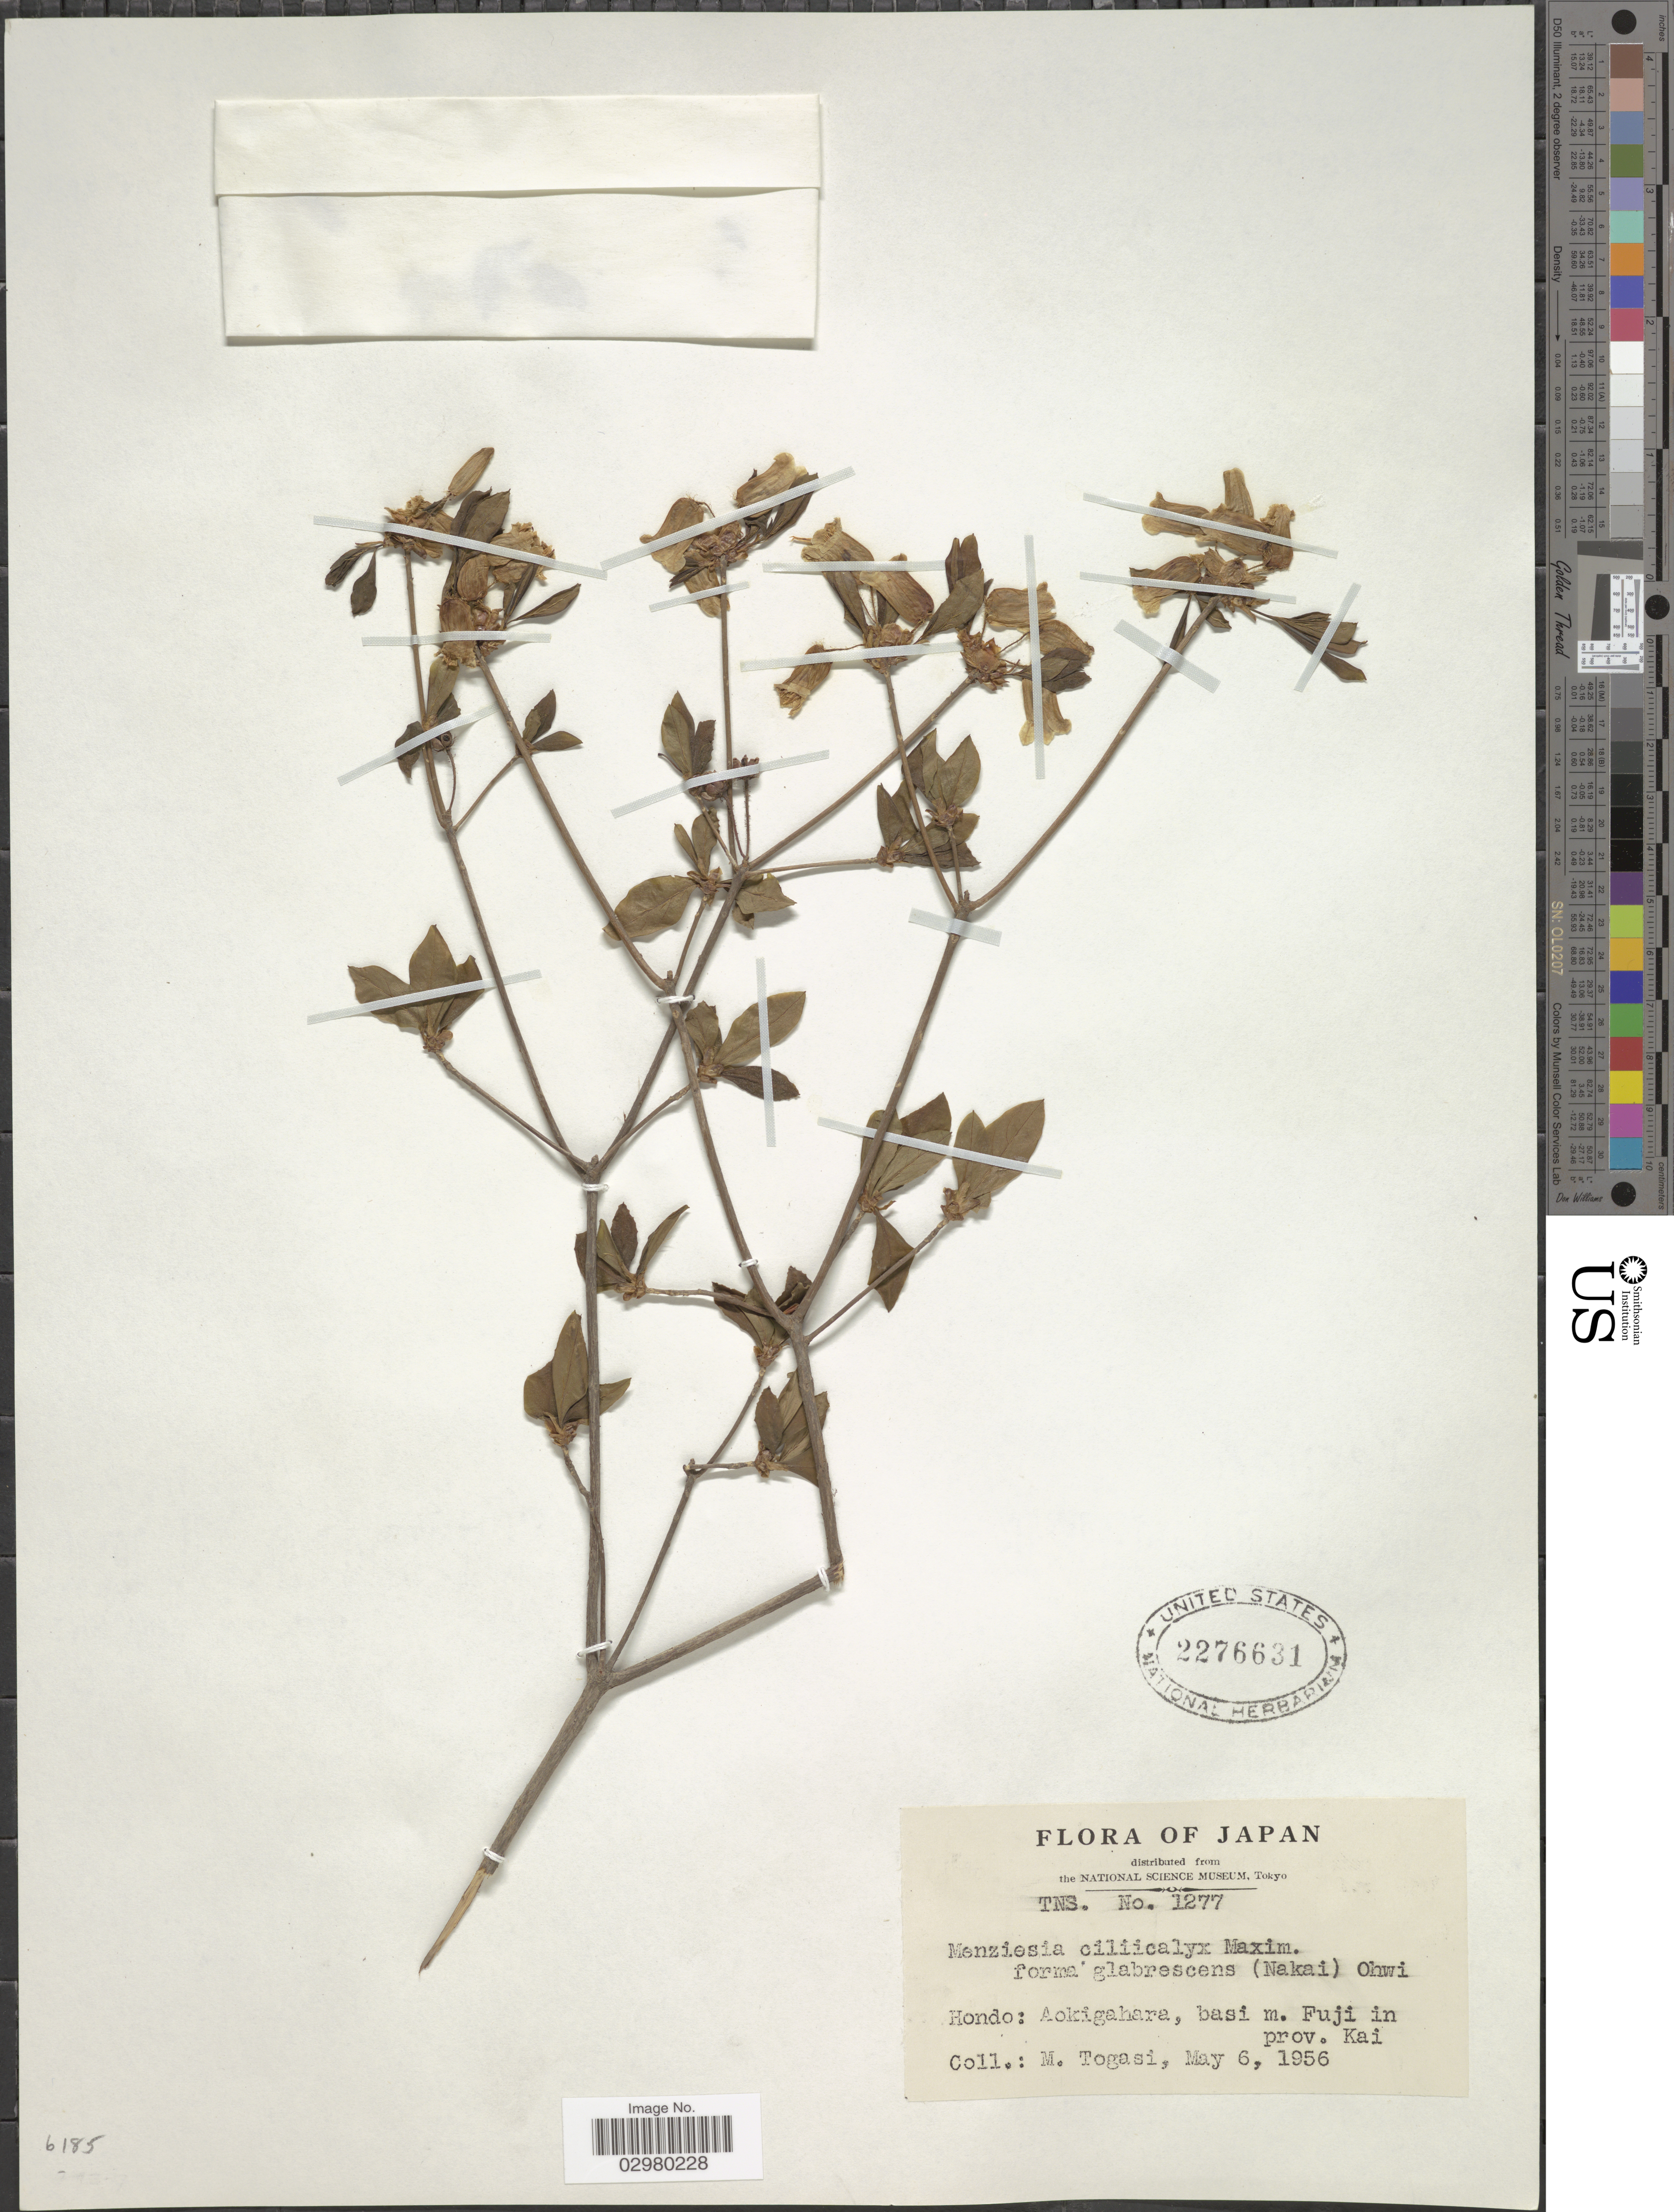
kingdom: Plantae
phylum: Tracheophyta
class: Magnoliopsida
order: Ericales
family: Ericaceae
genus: Menziesia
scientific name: Menziesia ciliicalyx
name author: Maxim.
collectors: M. Togasi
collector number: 1277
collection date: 1956-05-06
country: Japan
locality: Hondo: Aokigahara, basi m. Fuji in prov. Kai.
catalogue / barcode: US 2276631